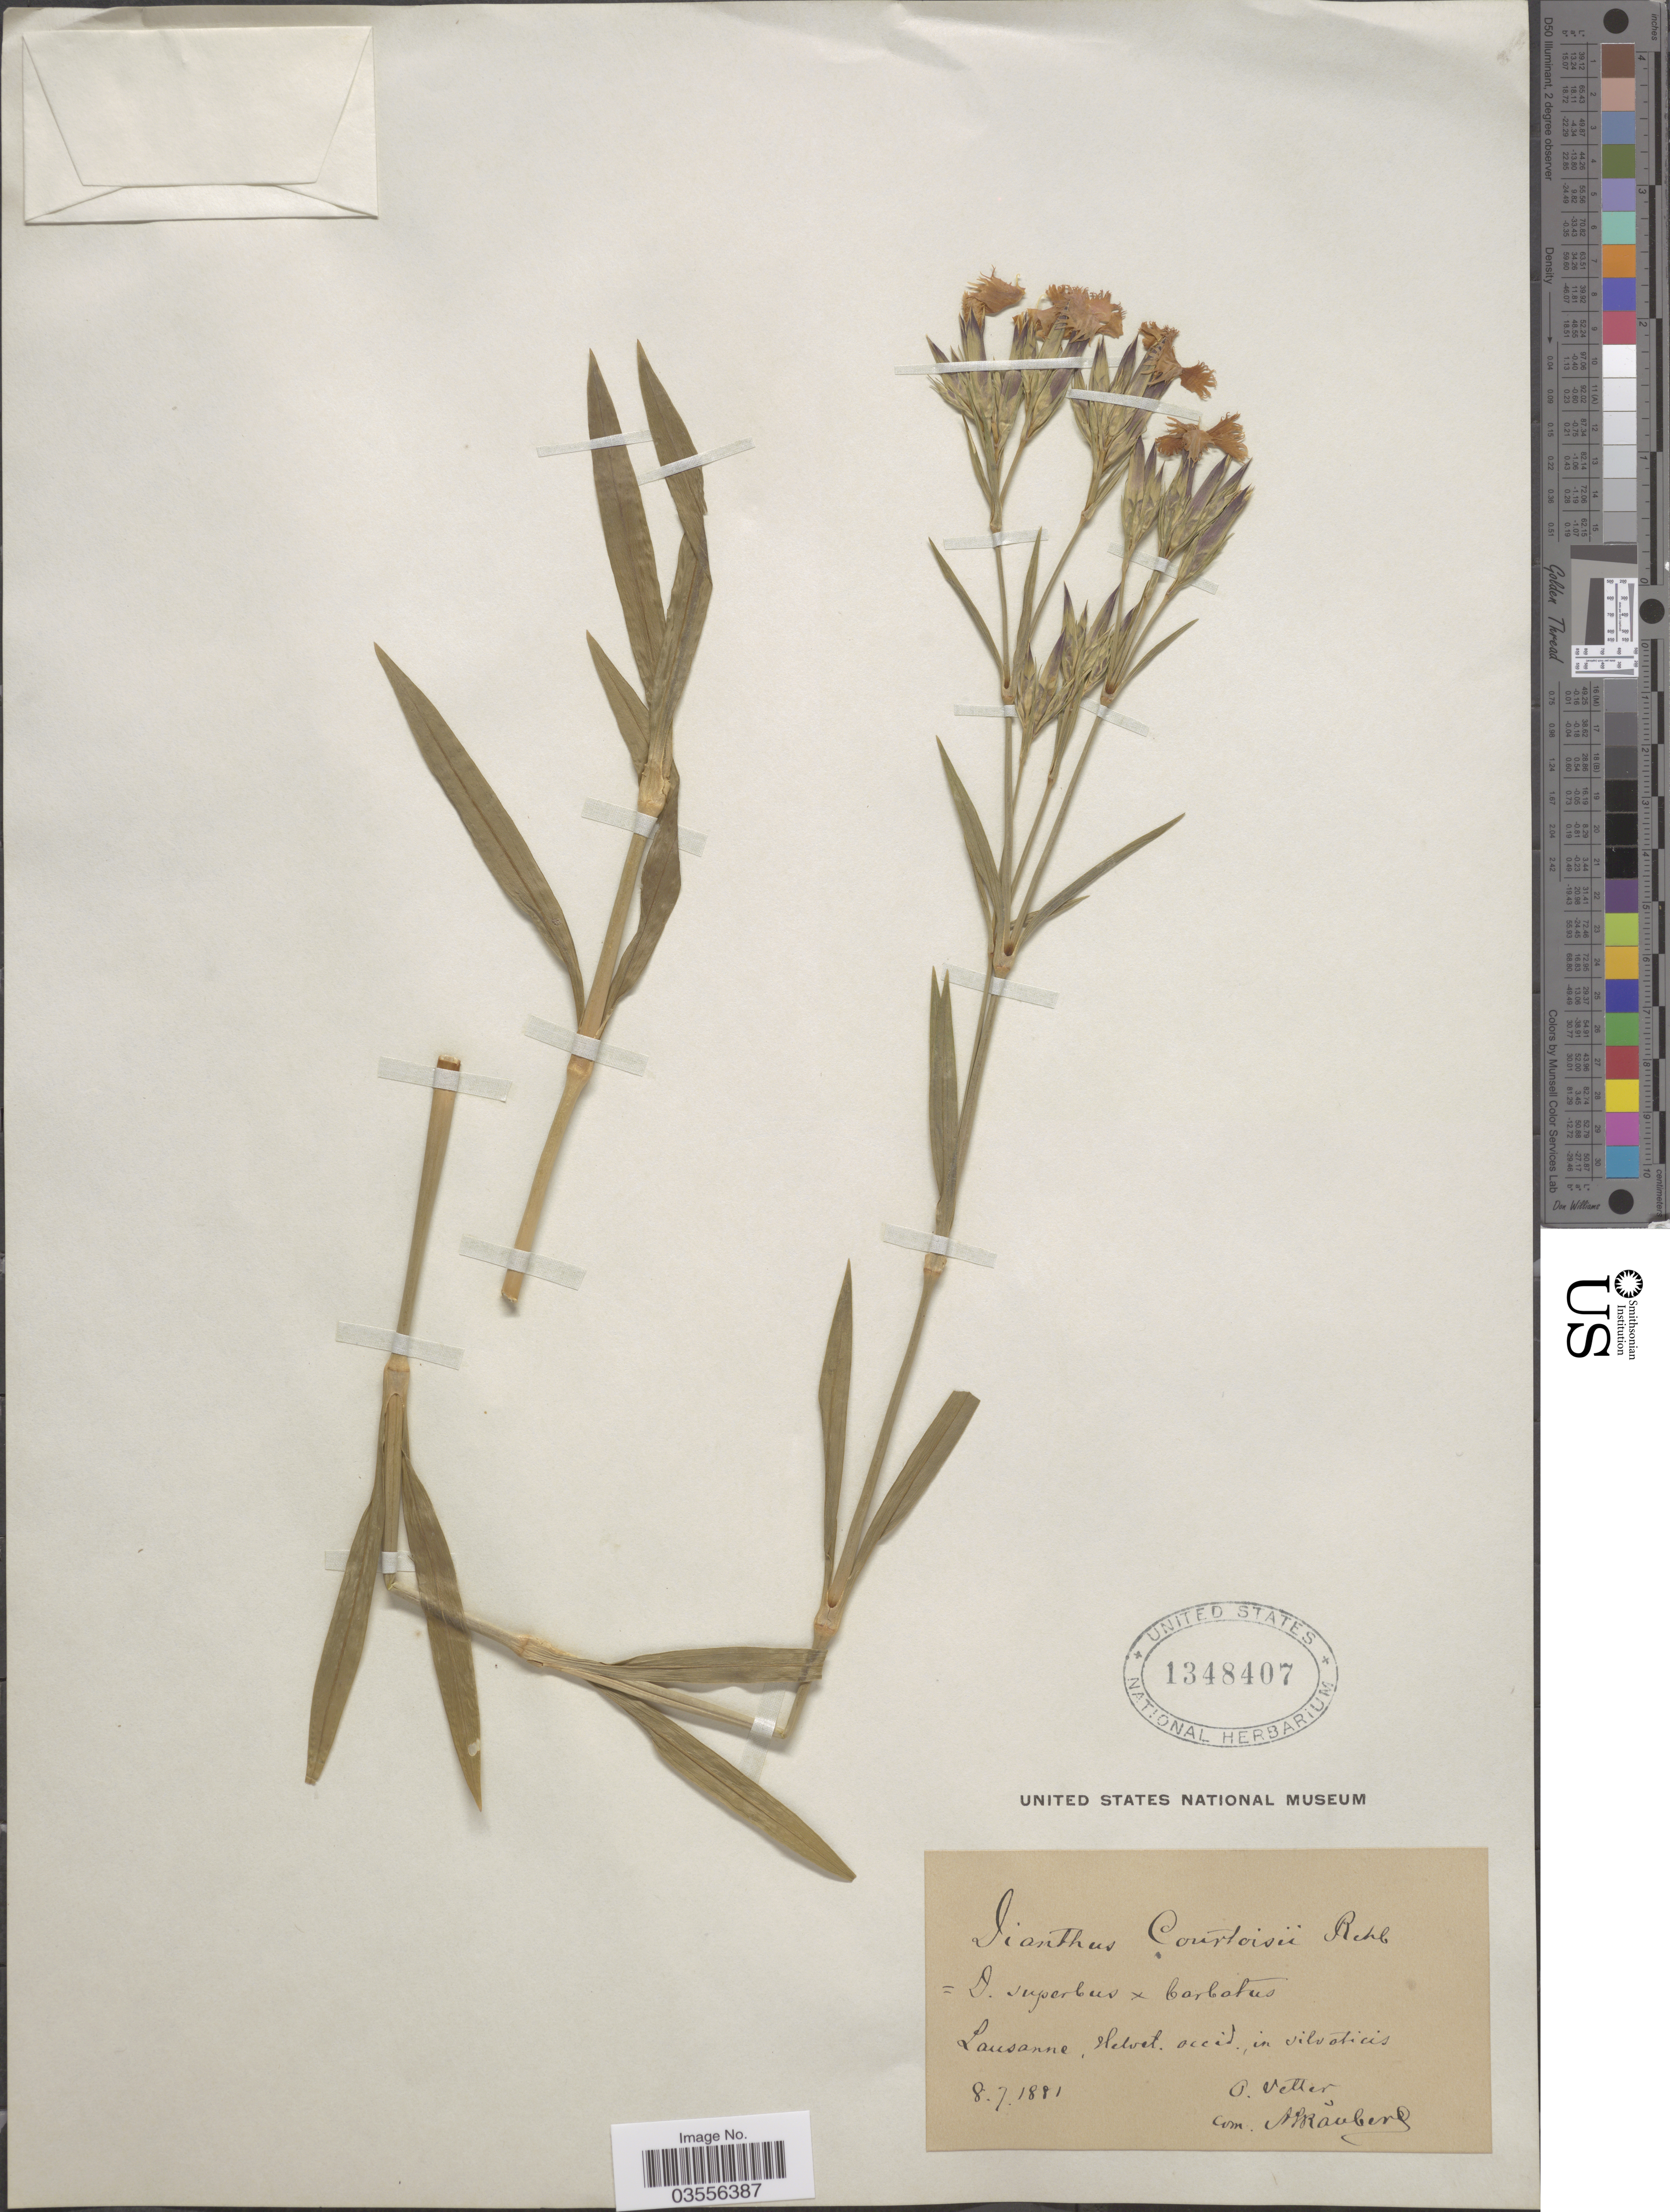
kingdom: Plantae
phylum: Tracheophyta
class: Magnoliopsida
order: Caryophyllales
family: Caryophyllaceae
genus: Dianthus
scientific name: Dianthus courtoisii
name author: Schur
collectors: O. Vetter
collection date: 1881-07-08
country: Switzerland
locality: Lausanne, Helvet. occid.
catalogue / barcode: US 1348407